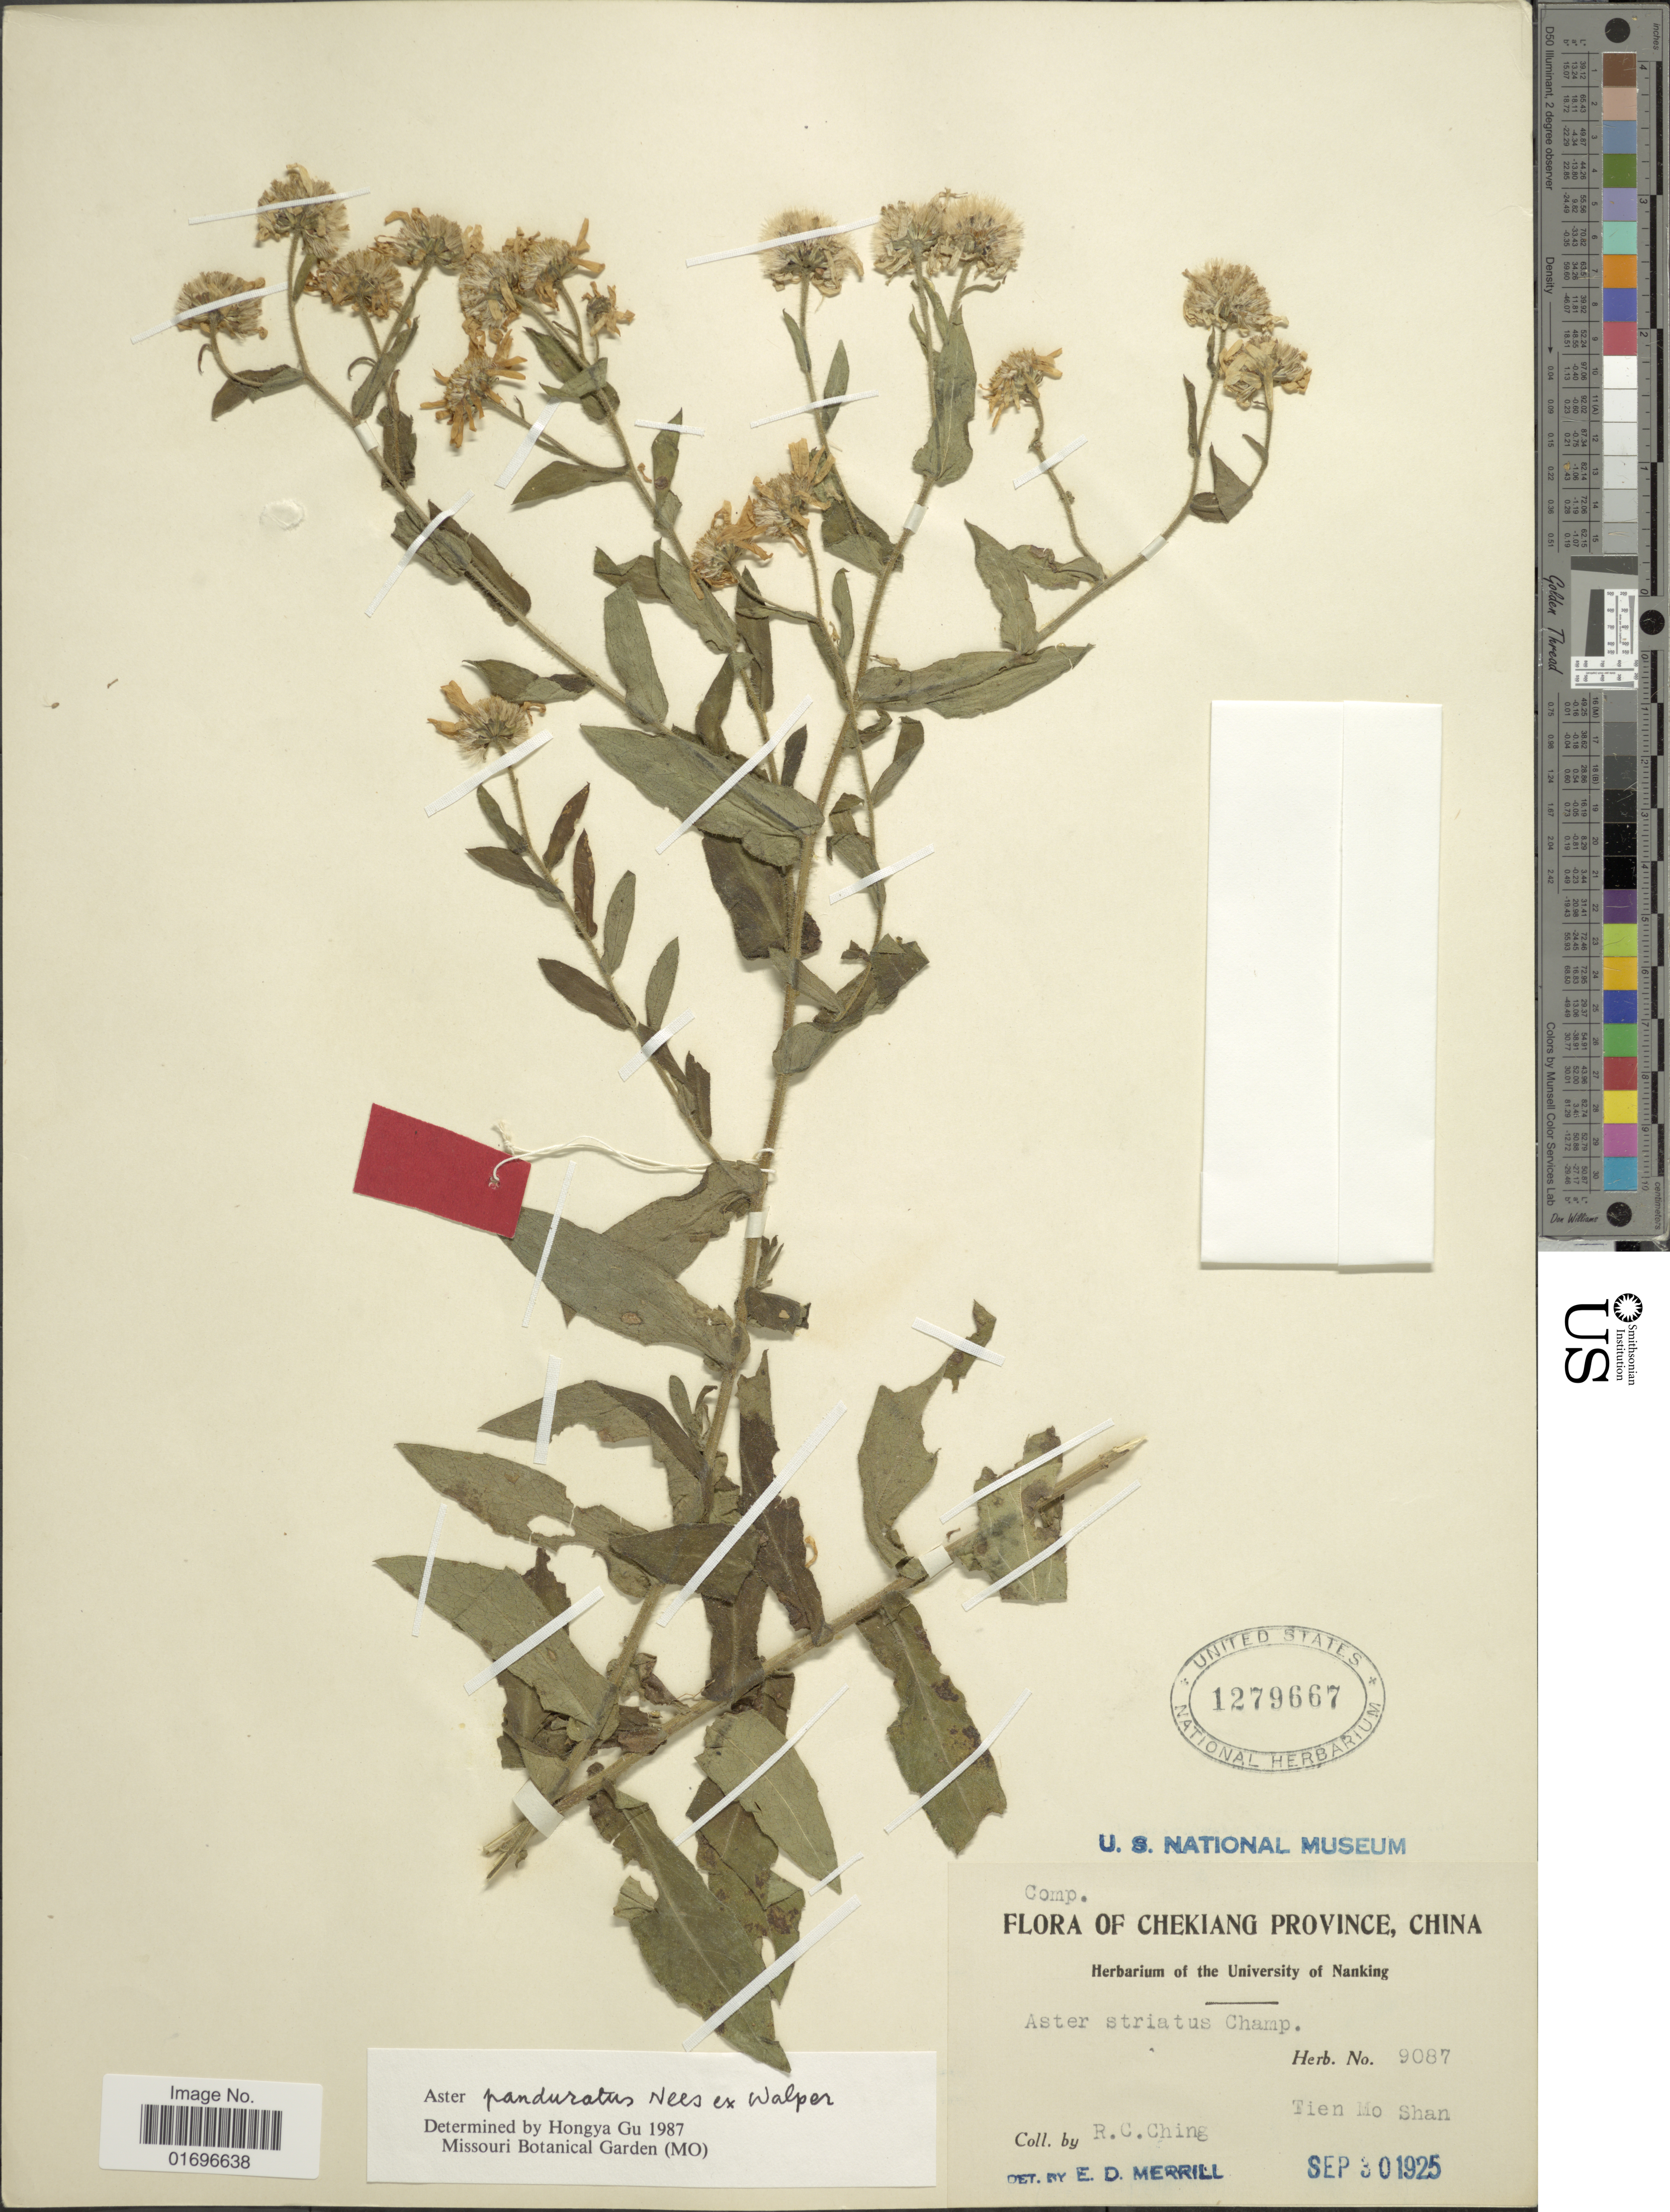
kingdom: Plantae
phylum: Tracheophyta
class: Magnoliopsida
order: Asterales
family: Asteraceae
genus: Aster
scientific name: Aster panduratus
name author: Nees ex Walp.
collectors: R. C. Ching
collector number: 9087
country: China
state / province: Zhejiang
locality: Chekiang Province, China. Tien Mo Shan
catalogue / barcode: US 1279667